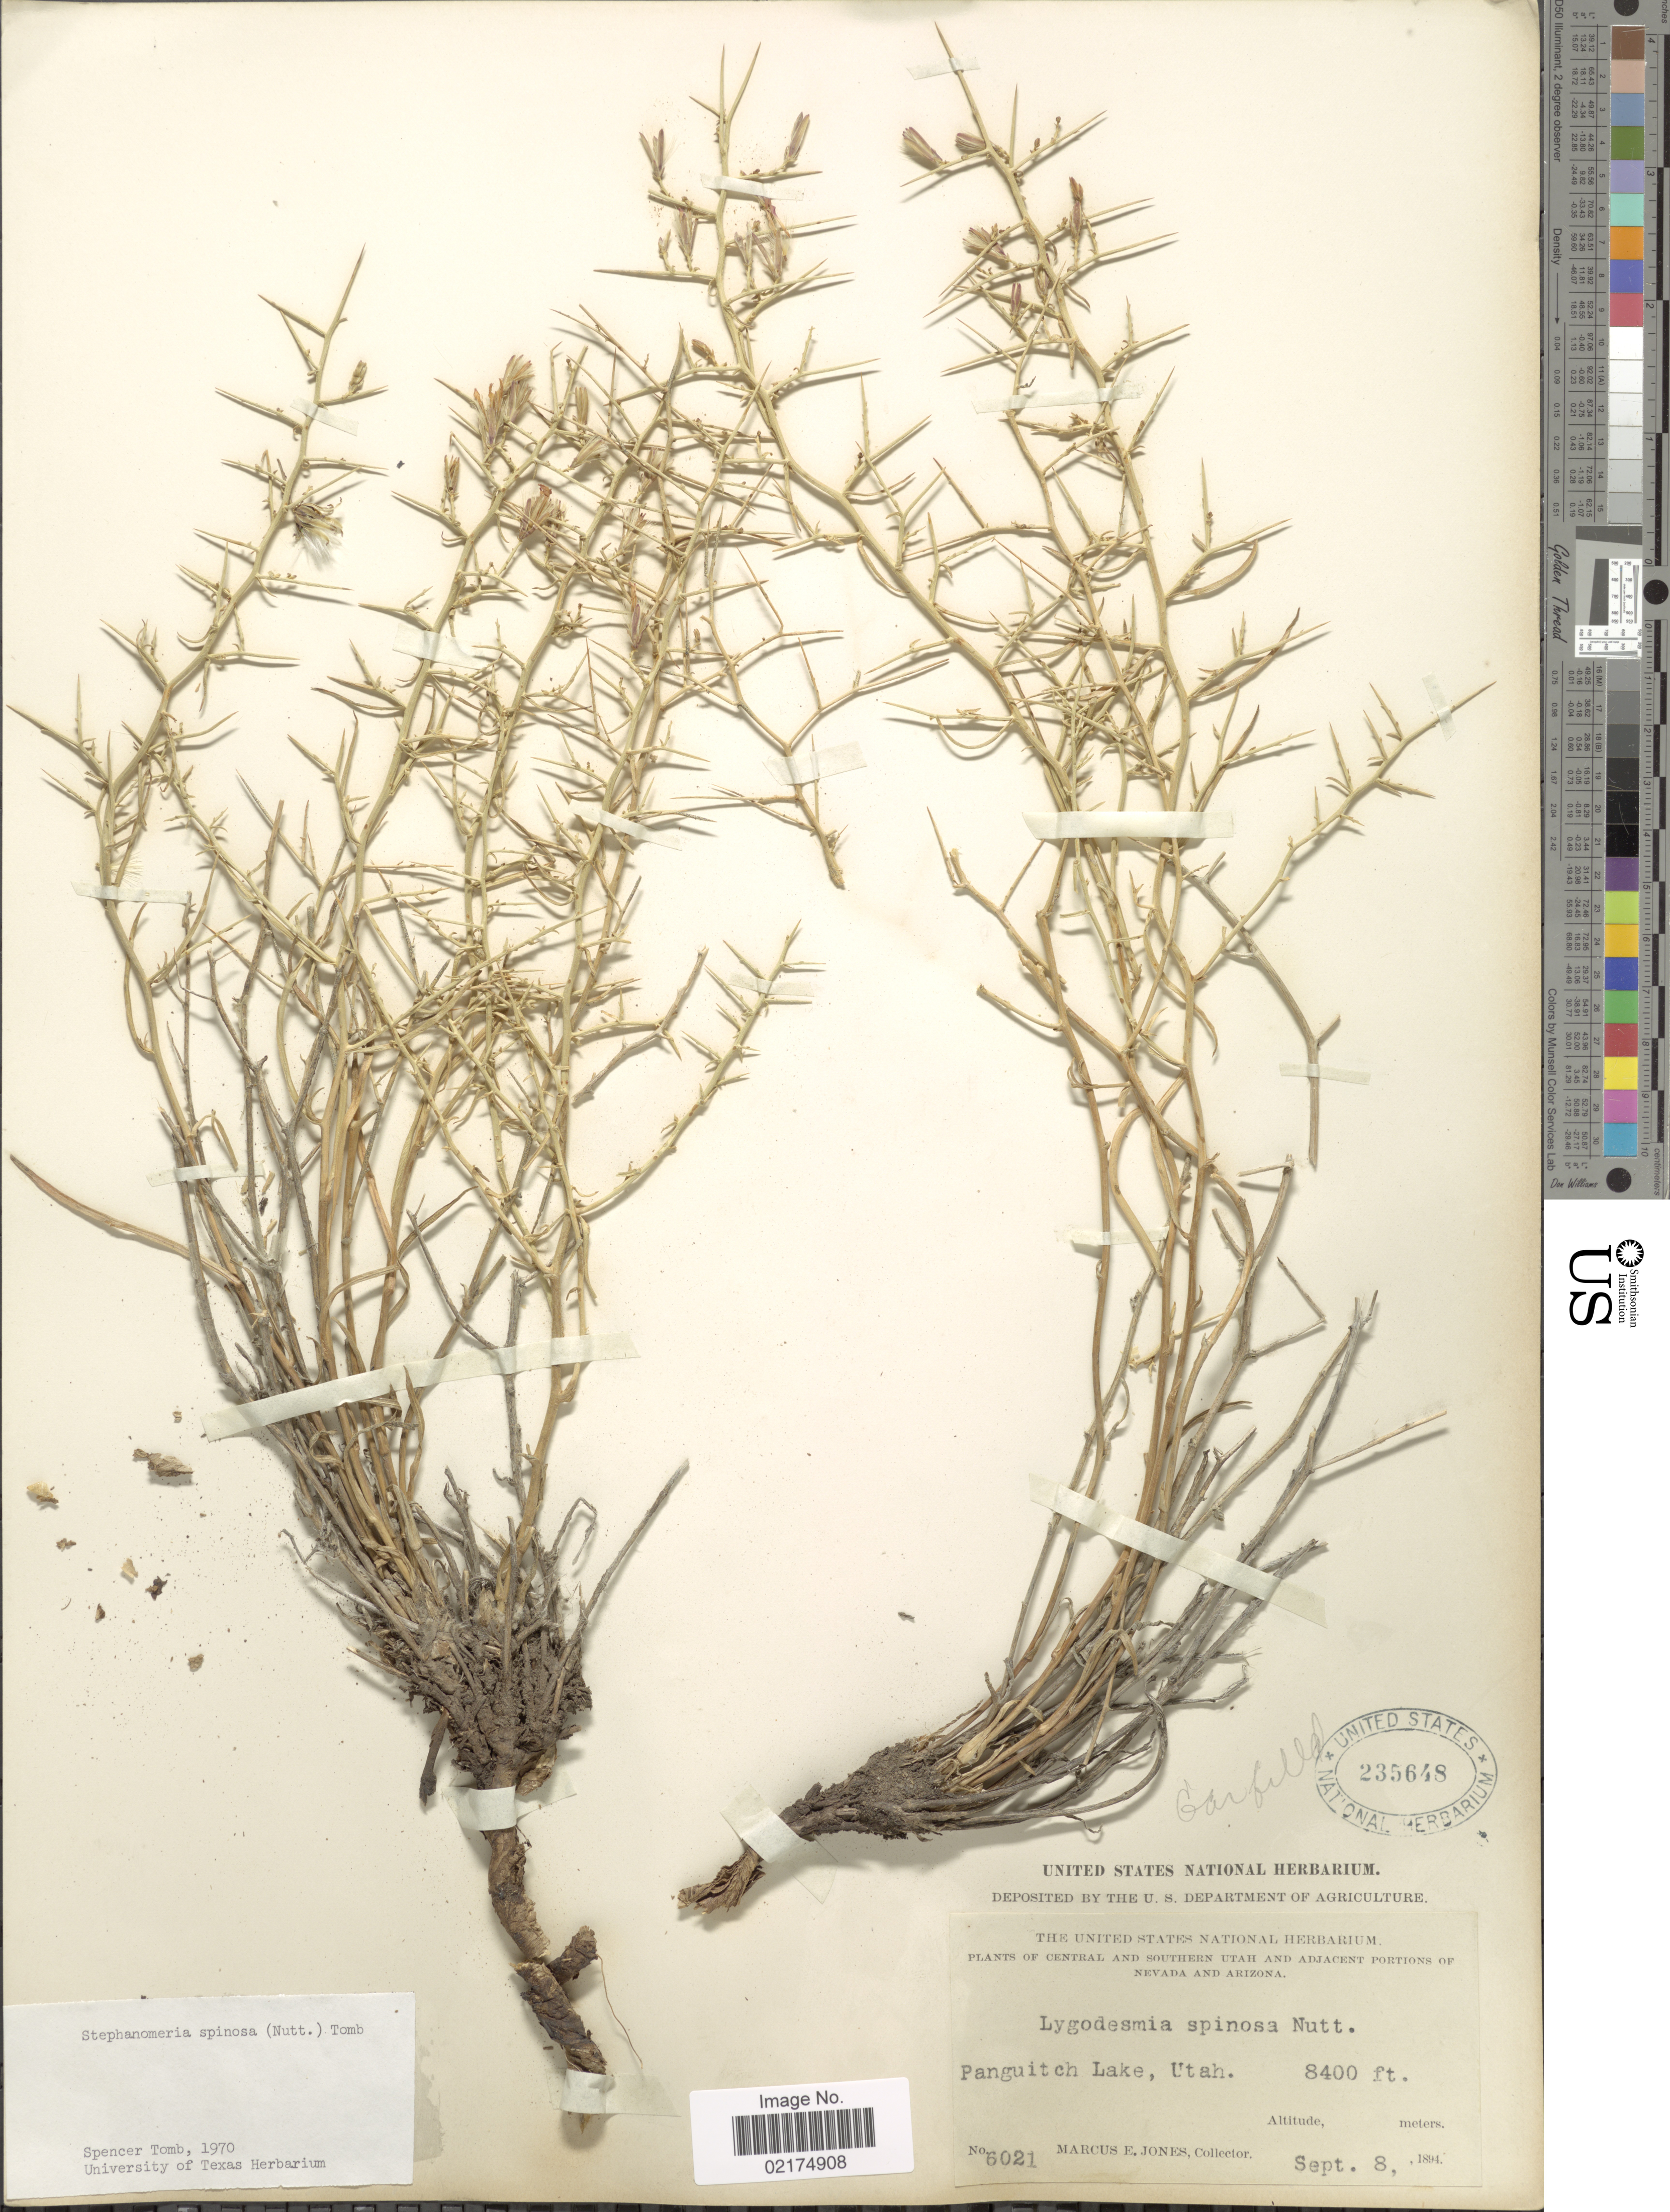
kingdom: Plantae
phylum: Tracheophyta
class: Magnoliopsida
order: Asterales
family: Asteraceae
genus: Pleiacanthus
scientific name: Pleiacanthus spinosus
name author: (Nutt.) Rydb.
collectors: M. E. Jones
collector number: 6021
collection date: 1894-09-08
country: United States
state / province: Utah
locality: Central and southern Utah and Adjacent Portions of Nevada and Arizona, Panguitch Lake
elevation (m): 2560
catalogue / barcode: US 235648